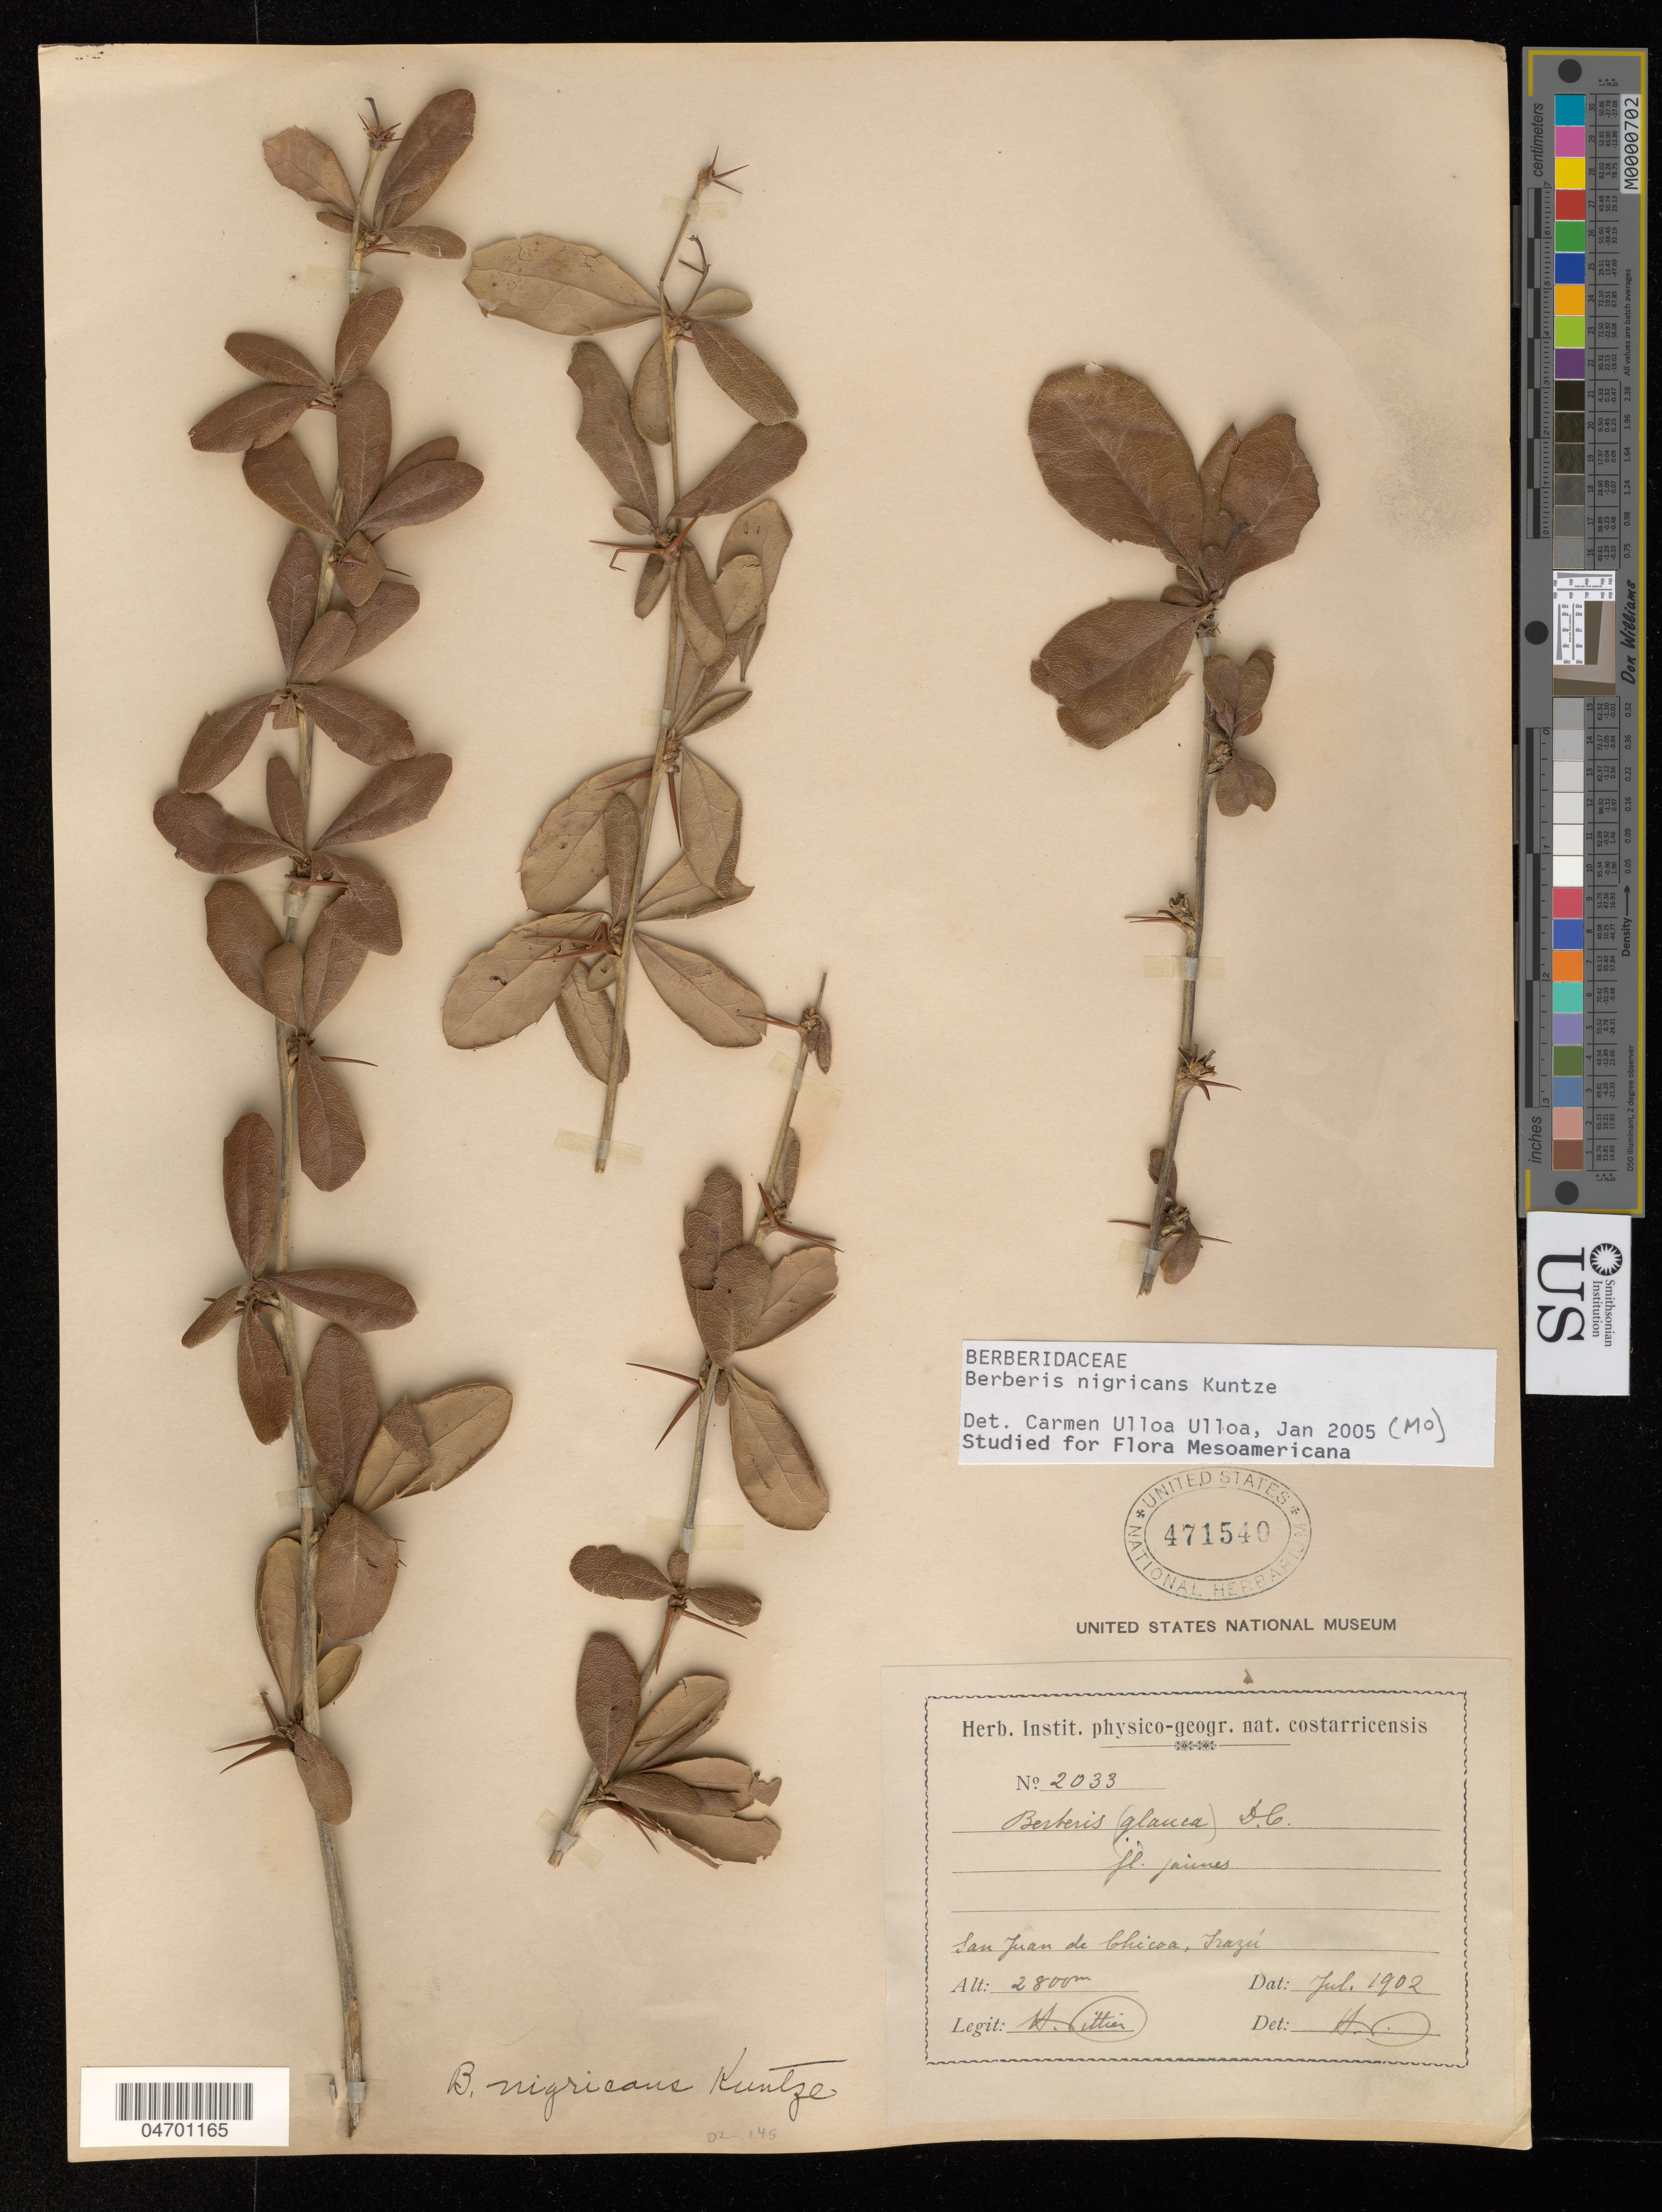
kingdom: Plantae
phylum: Tracheophyta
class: Magnoliopsida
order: Ranunculales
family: Berberidaceae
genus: Berberis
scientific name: Berberis nigricans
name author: Kuntze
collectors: H. Pittier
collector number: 2033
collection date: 1902-07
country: Costa Rica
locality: San Juan de Chicoa, Irazú.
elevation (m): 2800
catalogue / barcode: US 471540